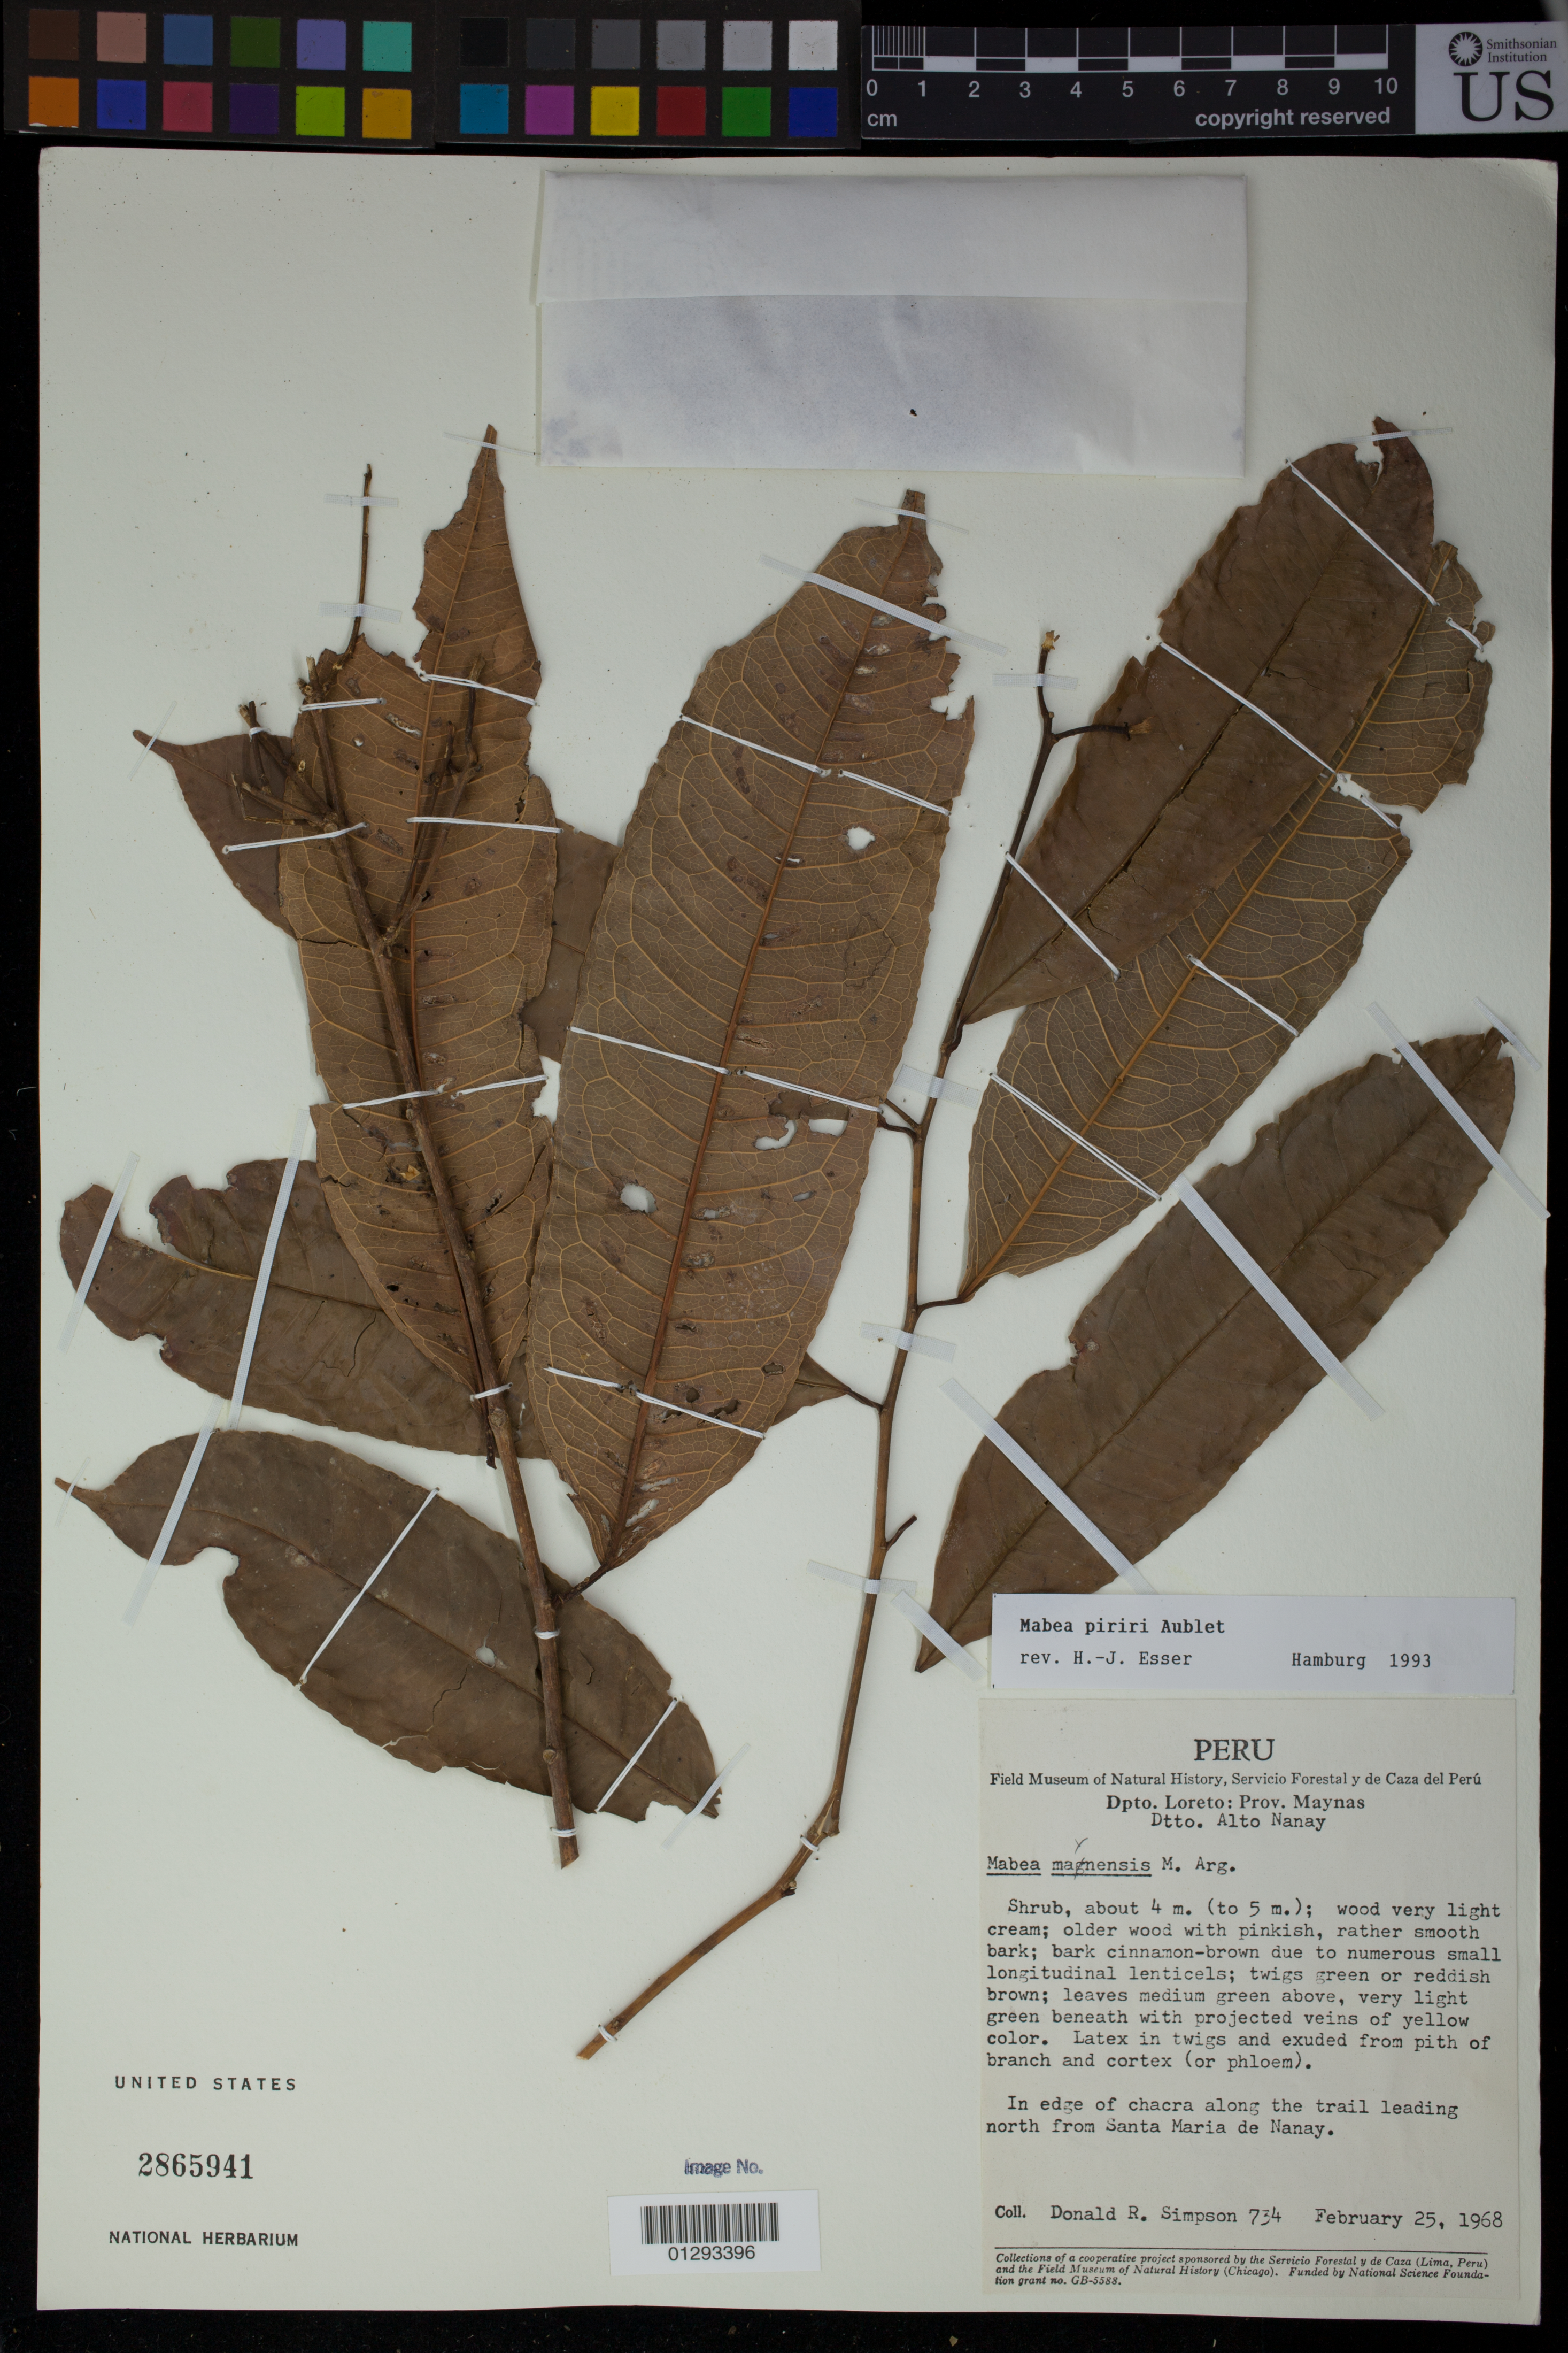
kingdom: Plantae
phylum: Tracheophyta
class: Magnoliopsida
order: Malpighiales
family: Euphorbiaceae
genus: Mabea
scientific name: Mabea piriri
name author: Aubl.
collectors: D. R. Simpson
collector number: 734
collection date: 1968-02-25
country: Peru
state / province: Loreto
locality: Prov. Maynas. Dtto. Alto Nanay. along the trail leading north from Santa Maria de Nanay.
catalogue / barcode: US 2865941